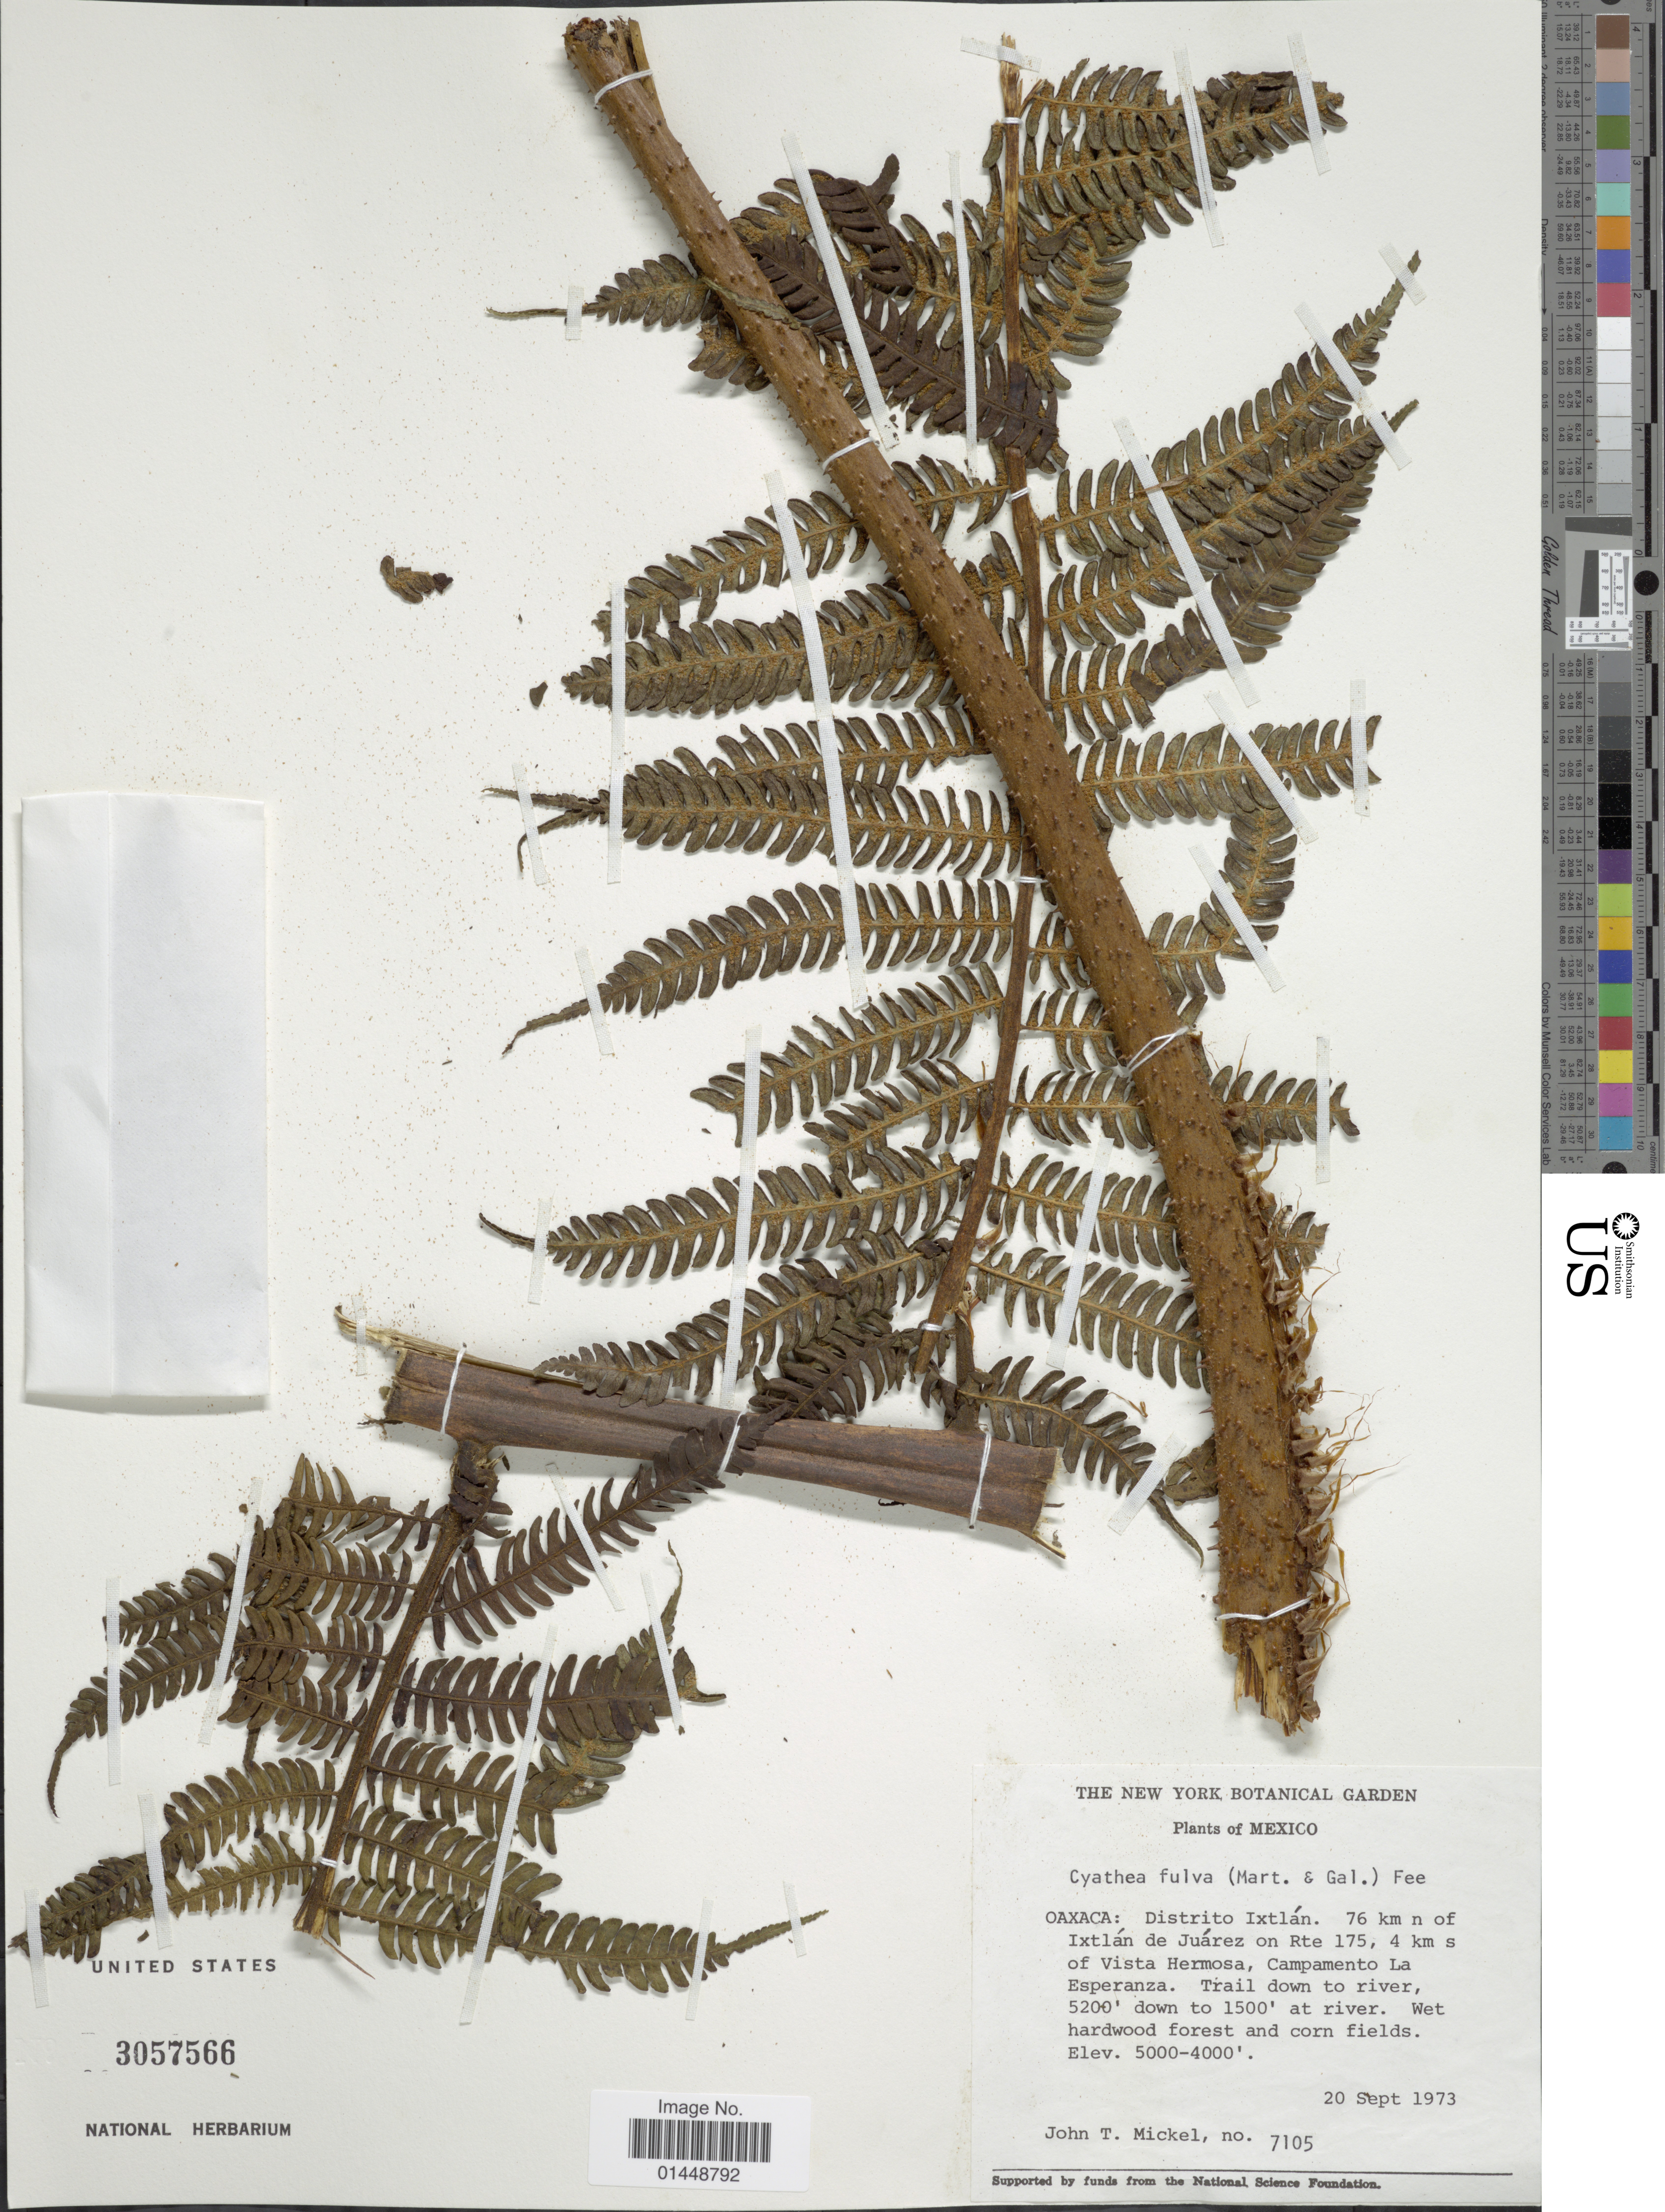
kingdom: Plantae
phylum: Tracheophyta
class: Polypodiopsida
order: Cyatheales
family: Cyatheaceae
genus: Cyathea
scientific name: Cyathea fulva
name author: (M. Martens & Galeotti) Fée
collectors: J. T. Mickel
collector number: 7105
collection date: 1973-09-20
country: Mexico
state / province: Oaxaca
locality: Oaxaca: Distrito Ixtlán. 76 km n of Ixtlán de Juárez on Rte 175, 4 km s of Vista Hermosa, Campamento La Esperanza. Trail down to river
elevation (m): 457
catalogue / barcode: US 3057566